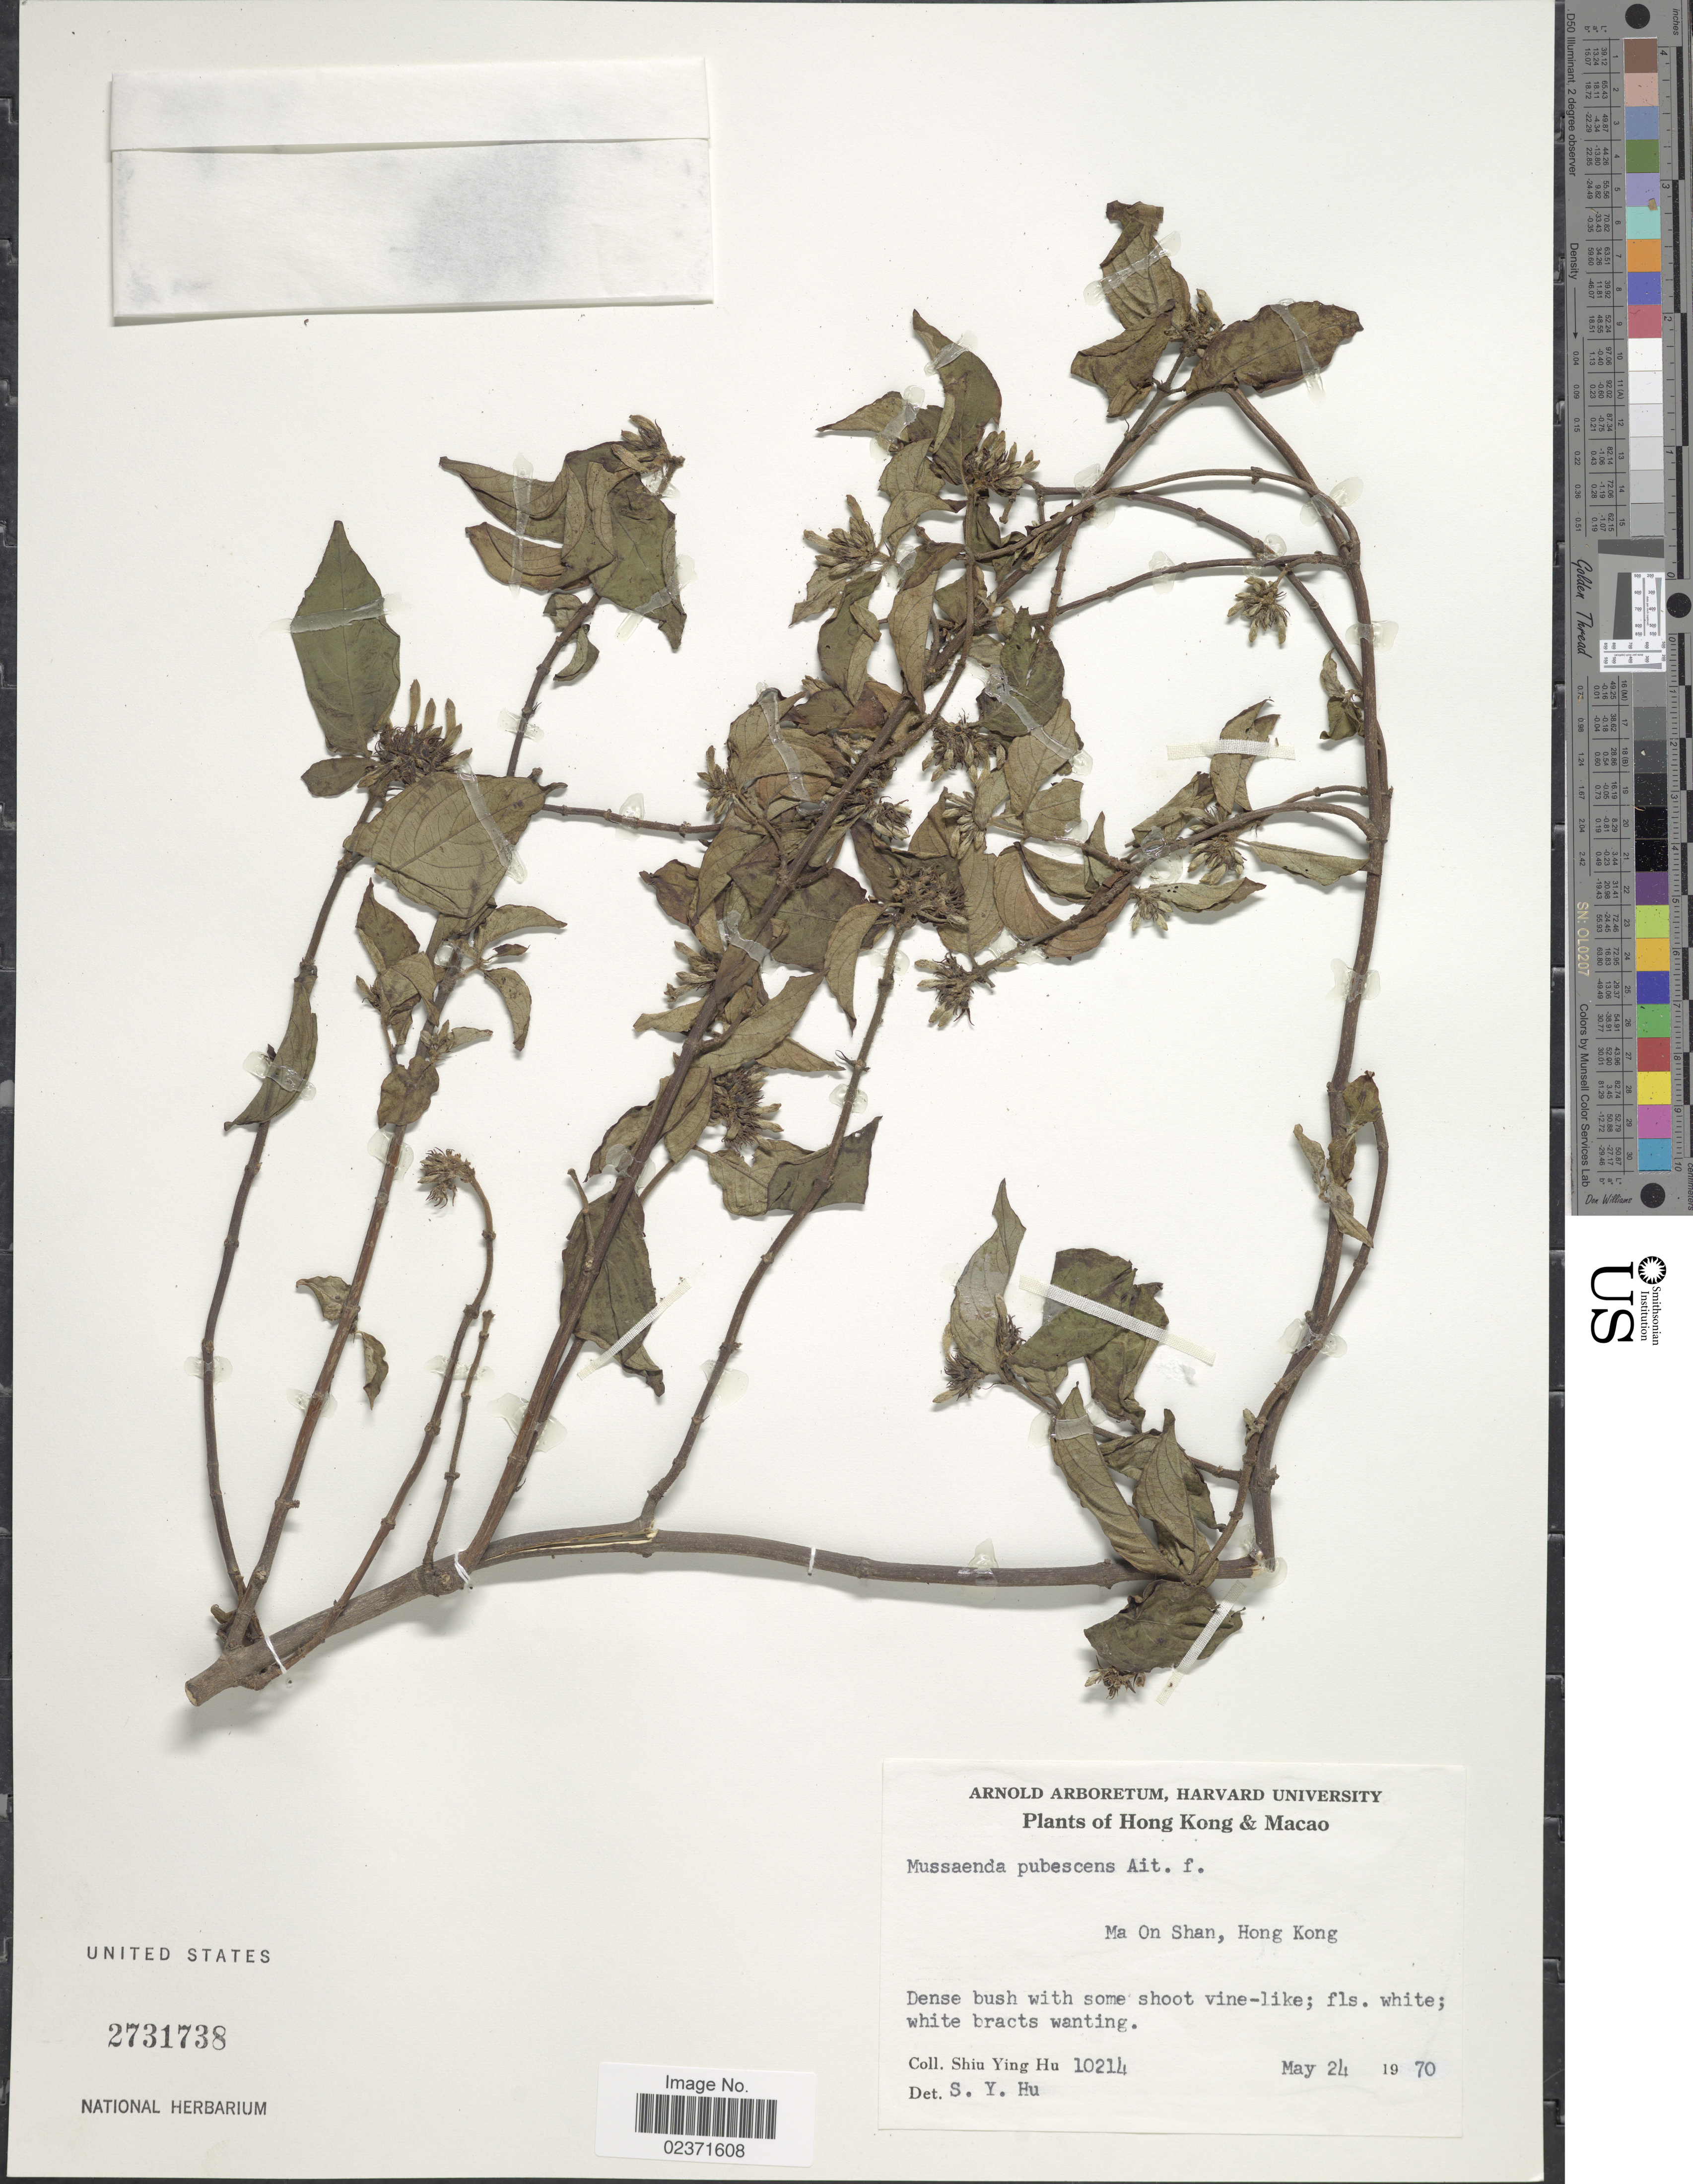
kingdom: Plantae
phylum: Tracheophyta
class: Magnoliopsida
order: Gentianales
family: Rubiaceae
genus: Mussaenda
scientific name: Mussaenda pubescens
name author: W.T. Aiton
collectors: S. Y. Hu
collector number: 10214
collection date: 1970-05-24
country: China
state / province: Hong Kong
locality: Ma On Shan, Hong Kong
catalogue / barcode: US 2731738